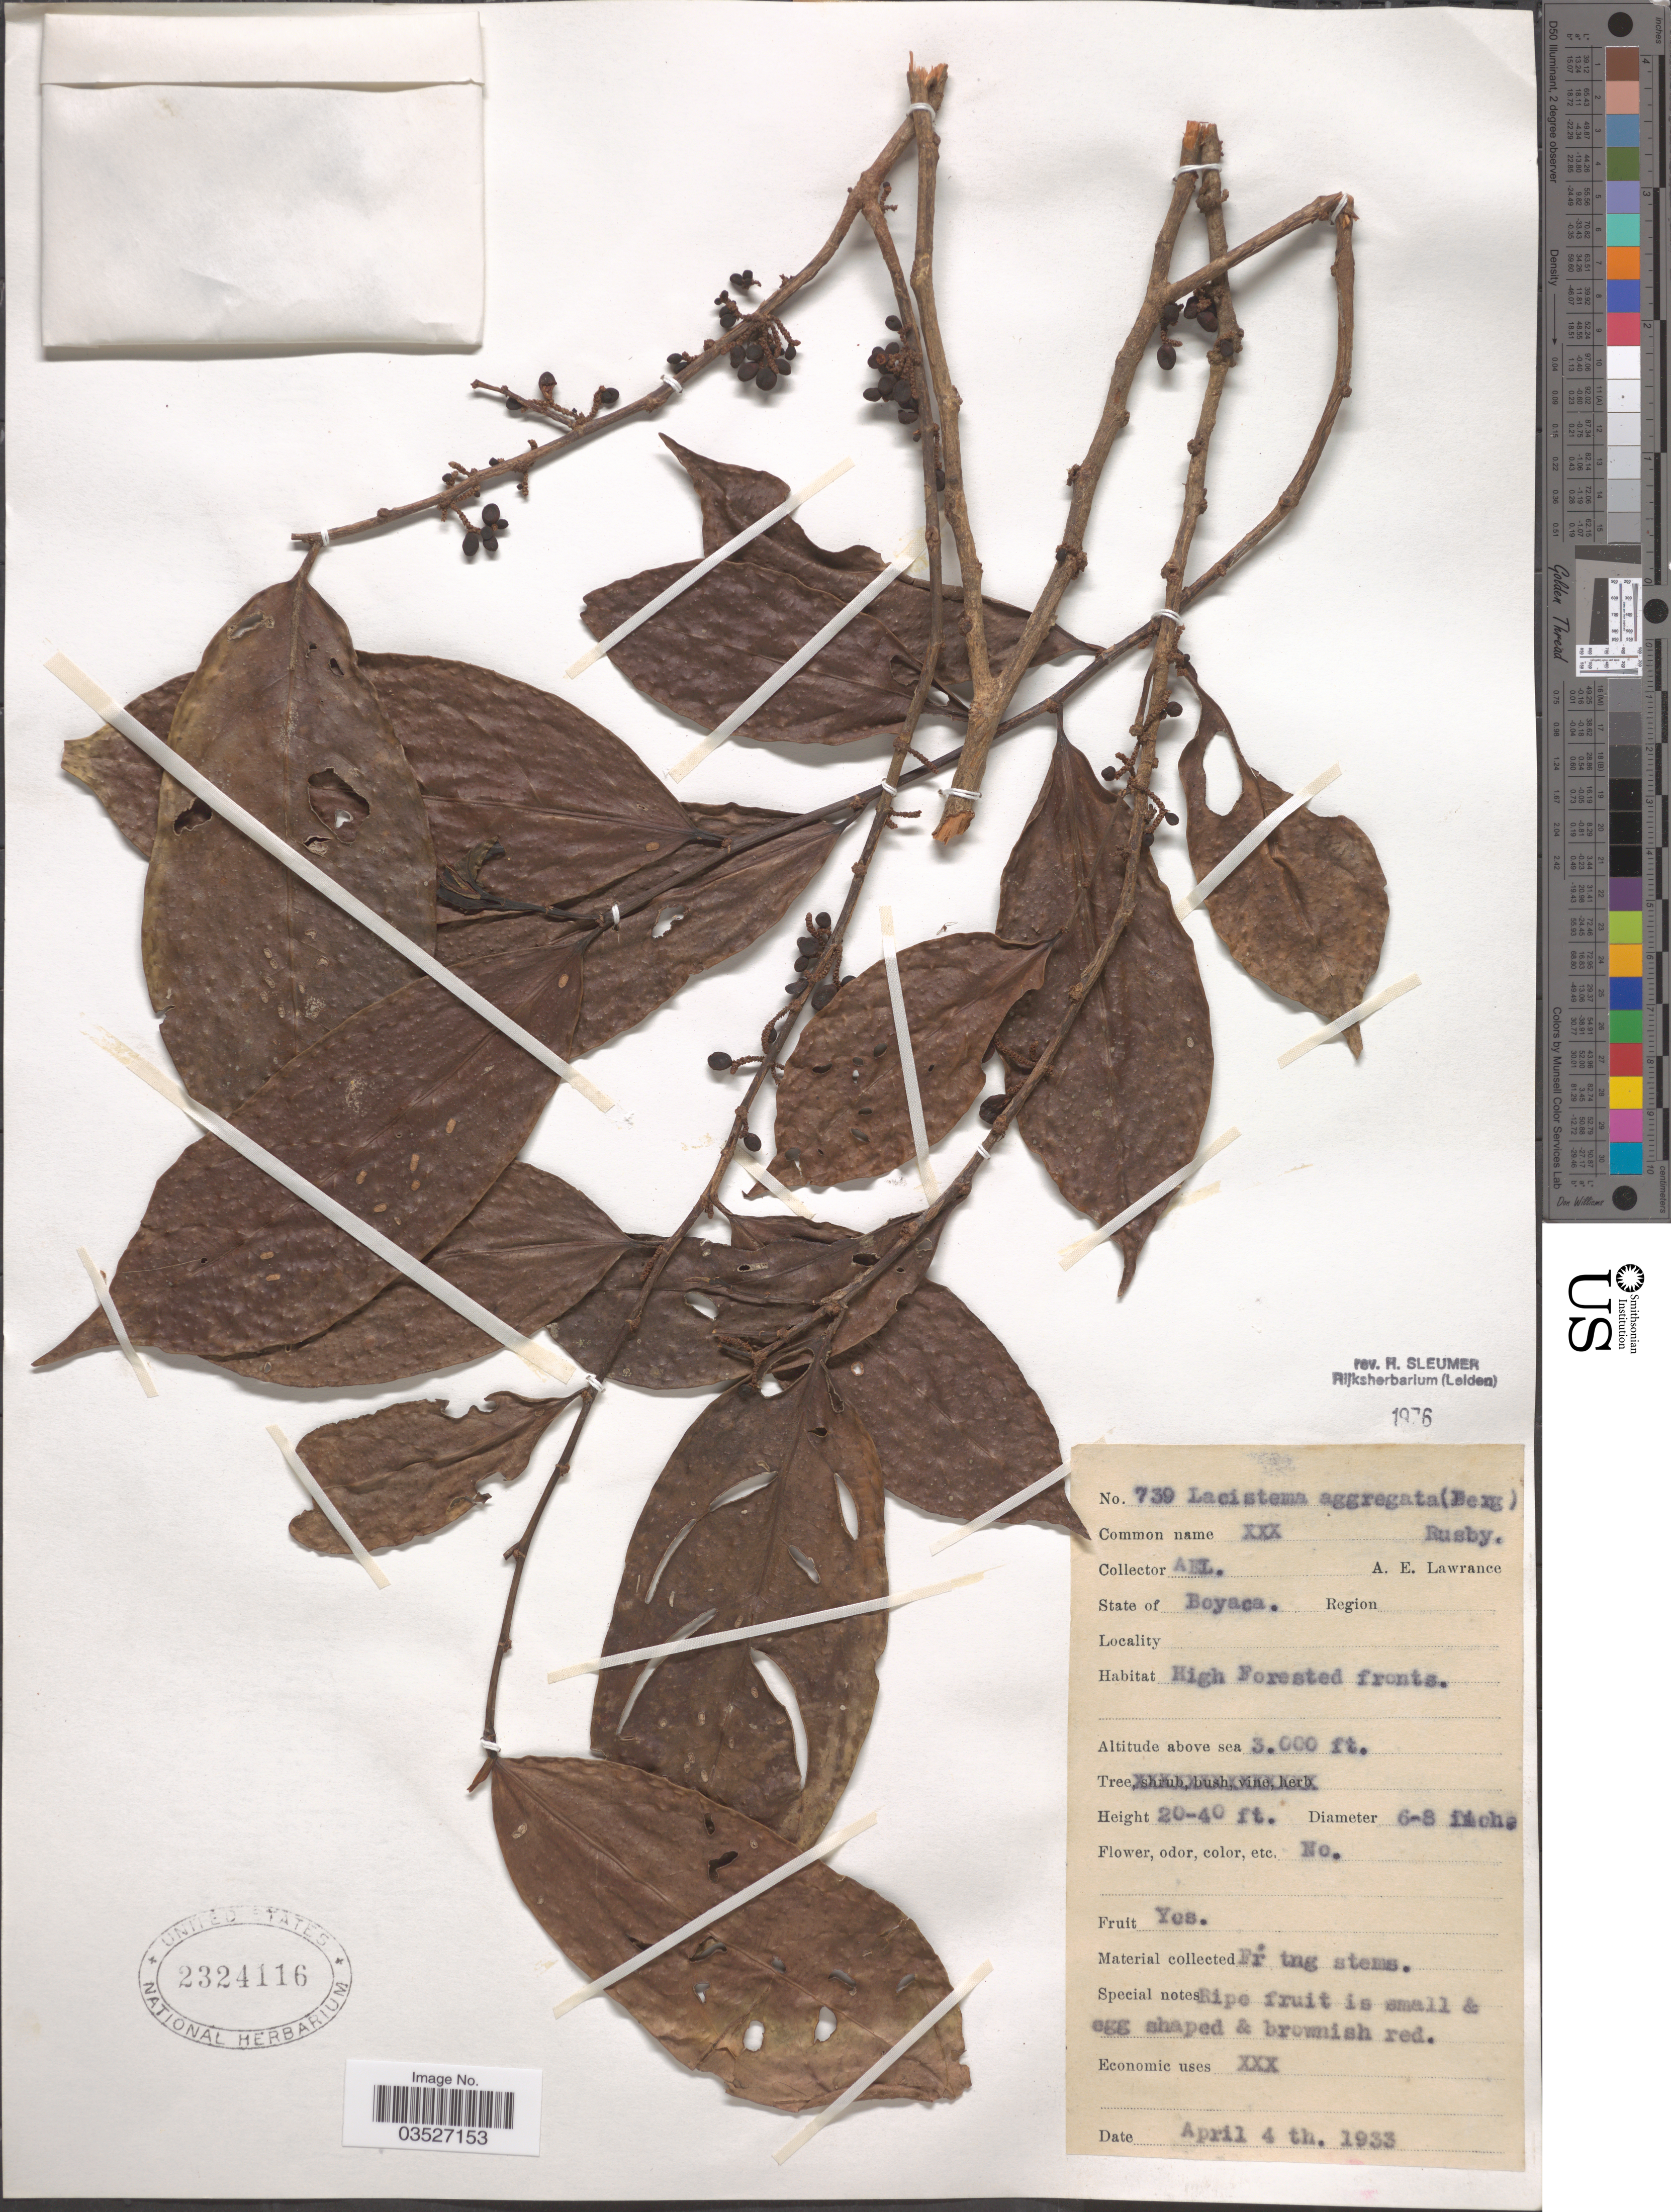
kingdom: Plantae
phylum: Tracheophyta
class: Magnoliopsida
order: Malpighiales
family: Lacistemataceae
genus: Lacistema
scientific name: Lacistema aggregatum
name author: (P.J. Bergius) Rusby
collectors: A. Lawrence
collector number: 739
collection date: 1933-04-04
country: Colombia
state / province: Boyacá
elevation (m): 914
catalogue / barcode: US 2324116